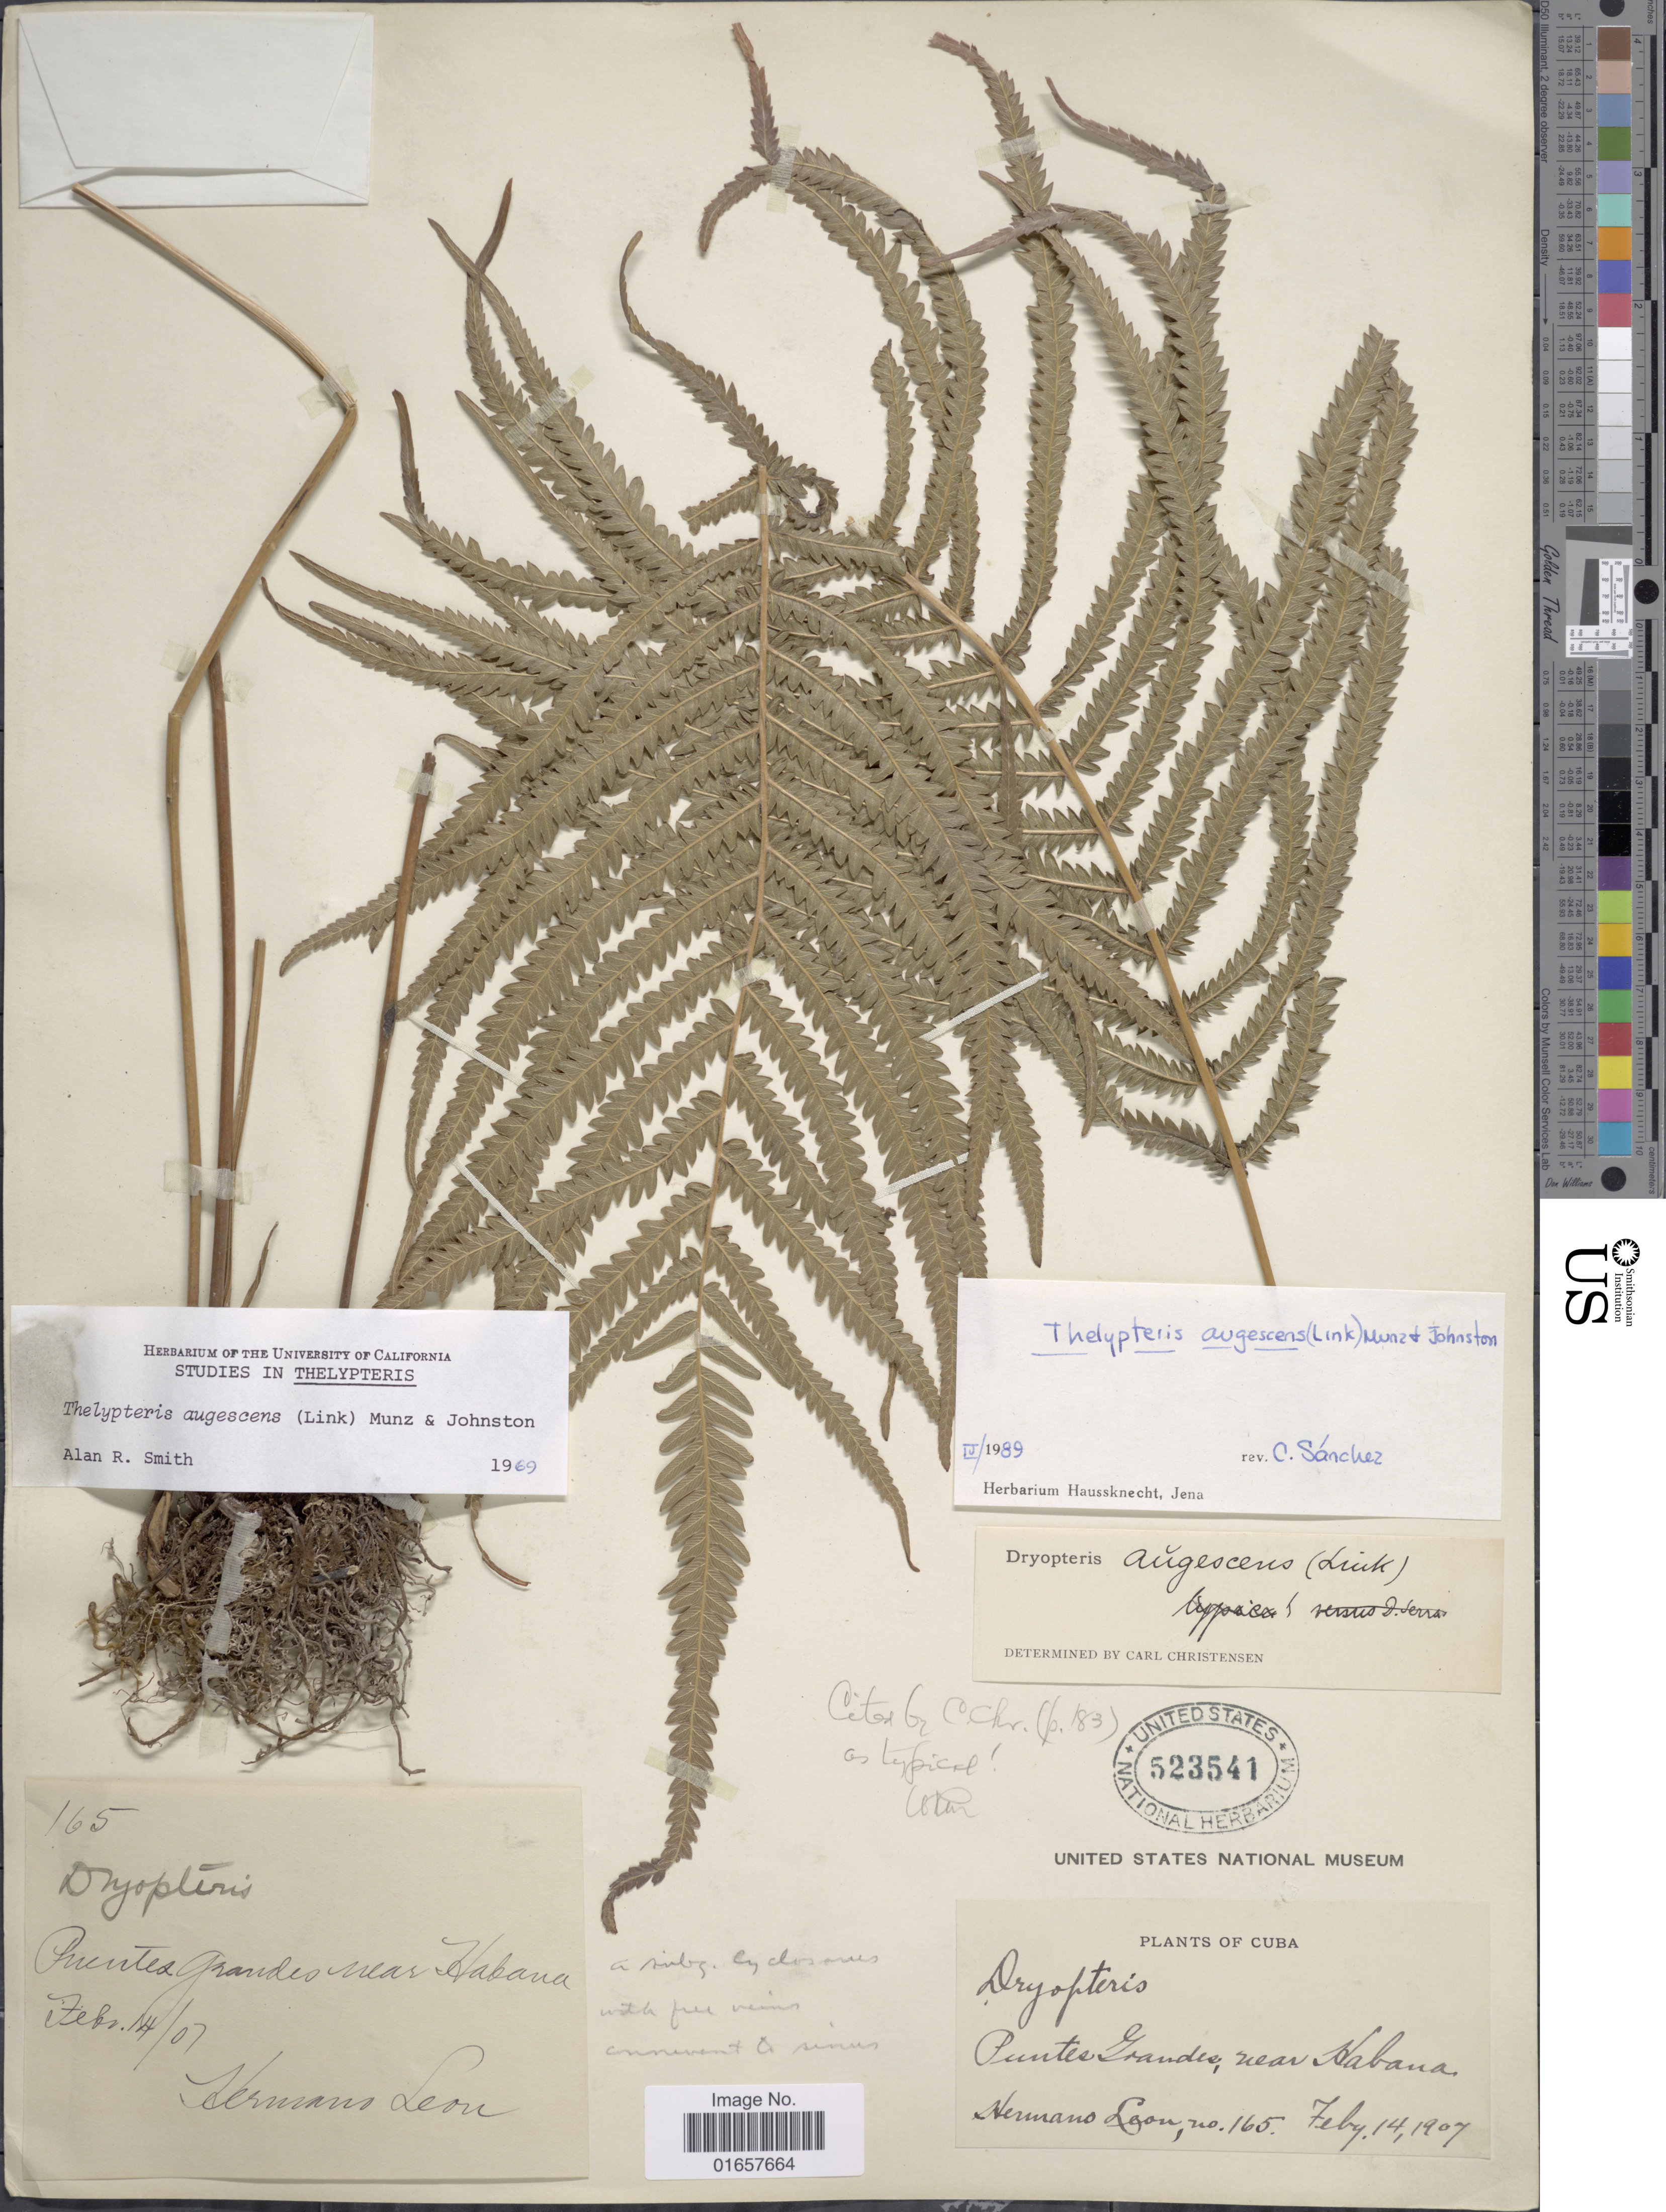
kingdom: Plantae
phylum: Tracheophyta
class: Polypodiopsida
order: Polypodiales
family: Thelypteridaceae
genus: Christella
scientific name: Christella augescens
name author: (Link) Pic. Serm.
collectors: Bro. León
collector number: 165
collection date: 1907-02-14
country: Cuba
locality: Cuba, Puentes Grandes, near Habana.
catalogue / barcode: US 523541